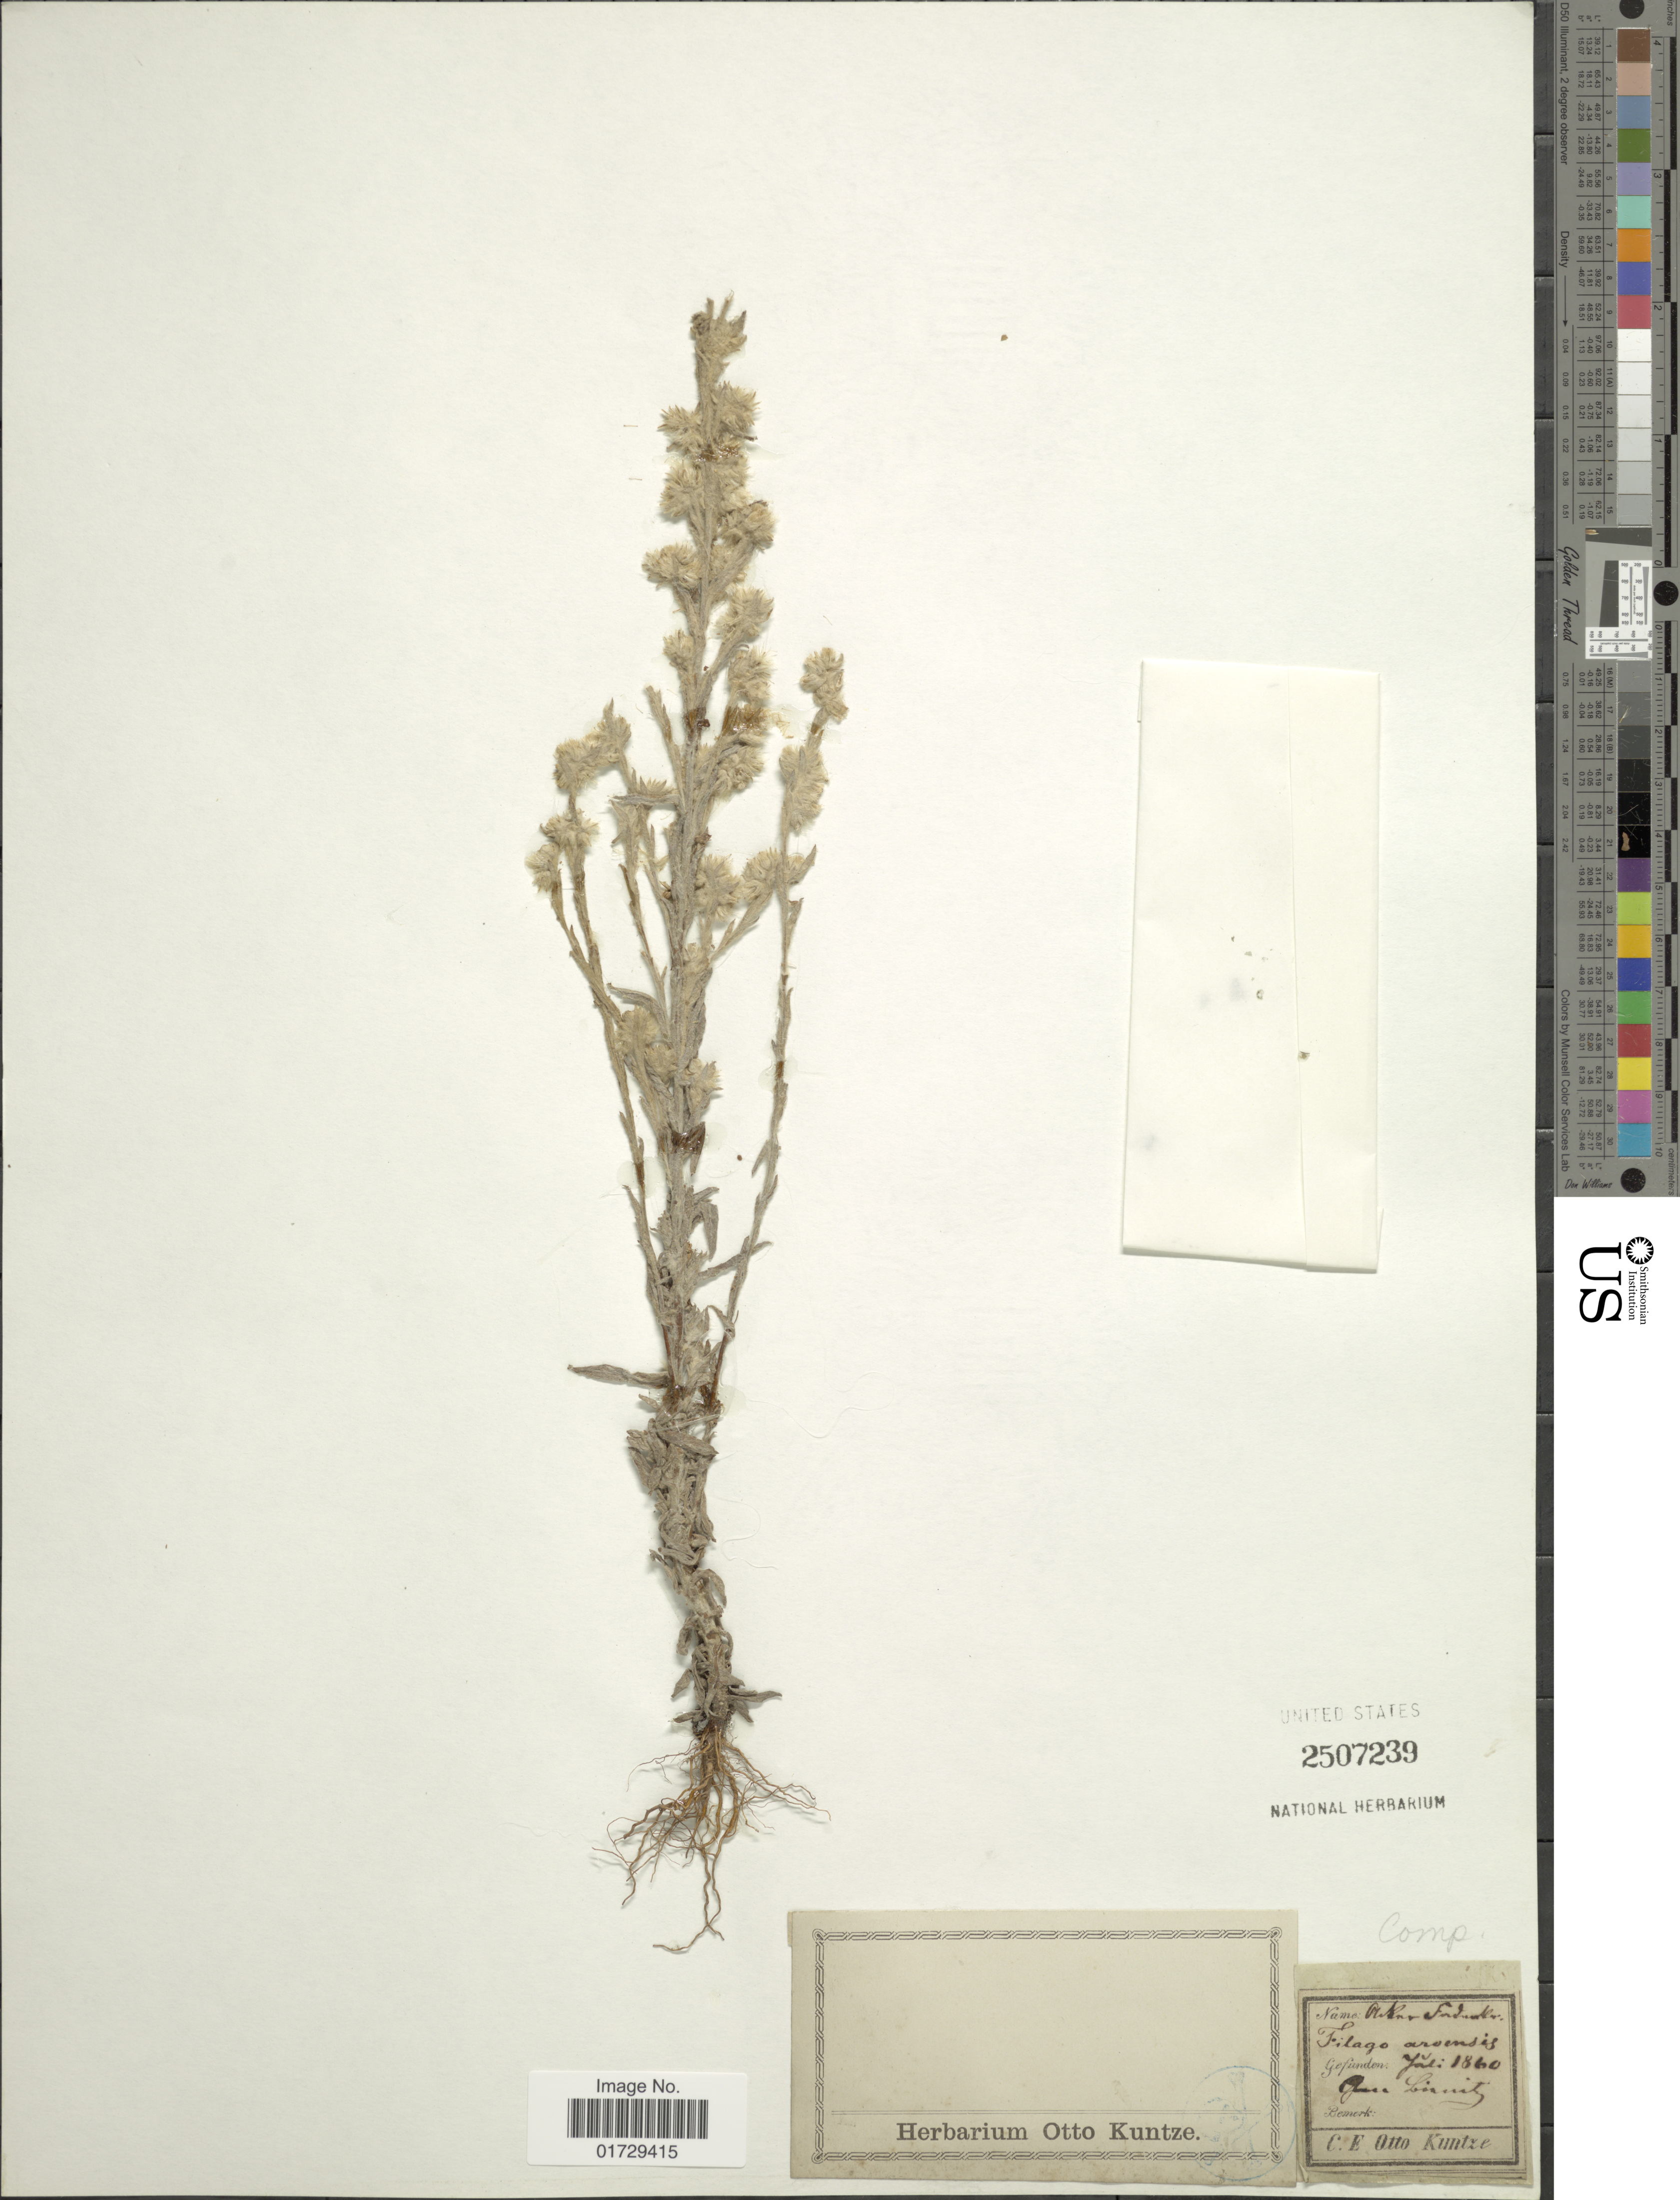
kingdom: Plantae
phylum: Tracheophyta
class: Magnoliopsida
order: Asterales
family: Asteraceae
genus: Filago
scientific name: Filago arvensis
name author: L.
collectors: C.E.O. Kuntze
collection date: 1860-06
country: Germany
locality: Leinnitz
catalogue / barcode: US 2507239